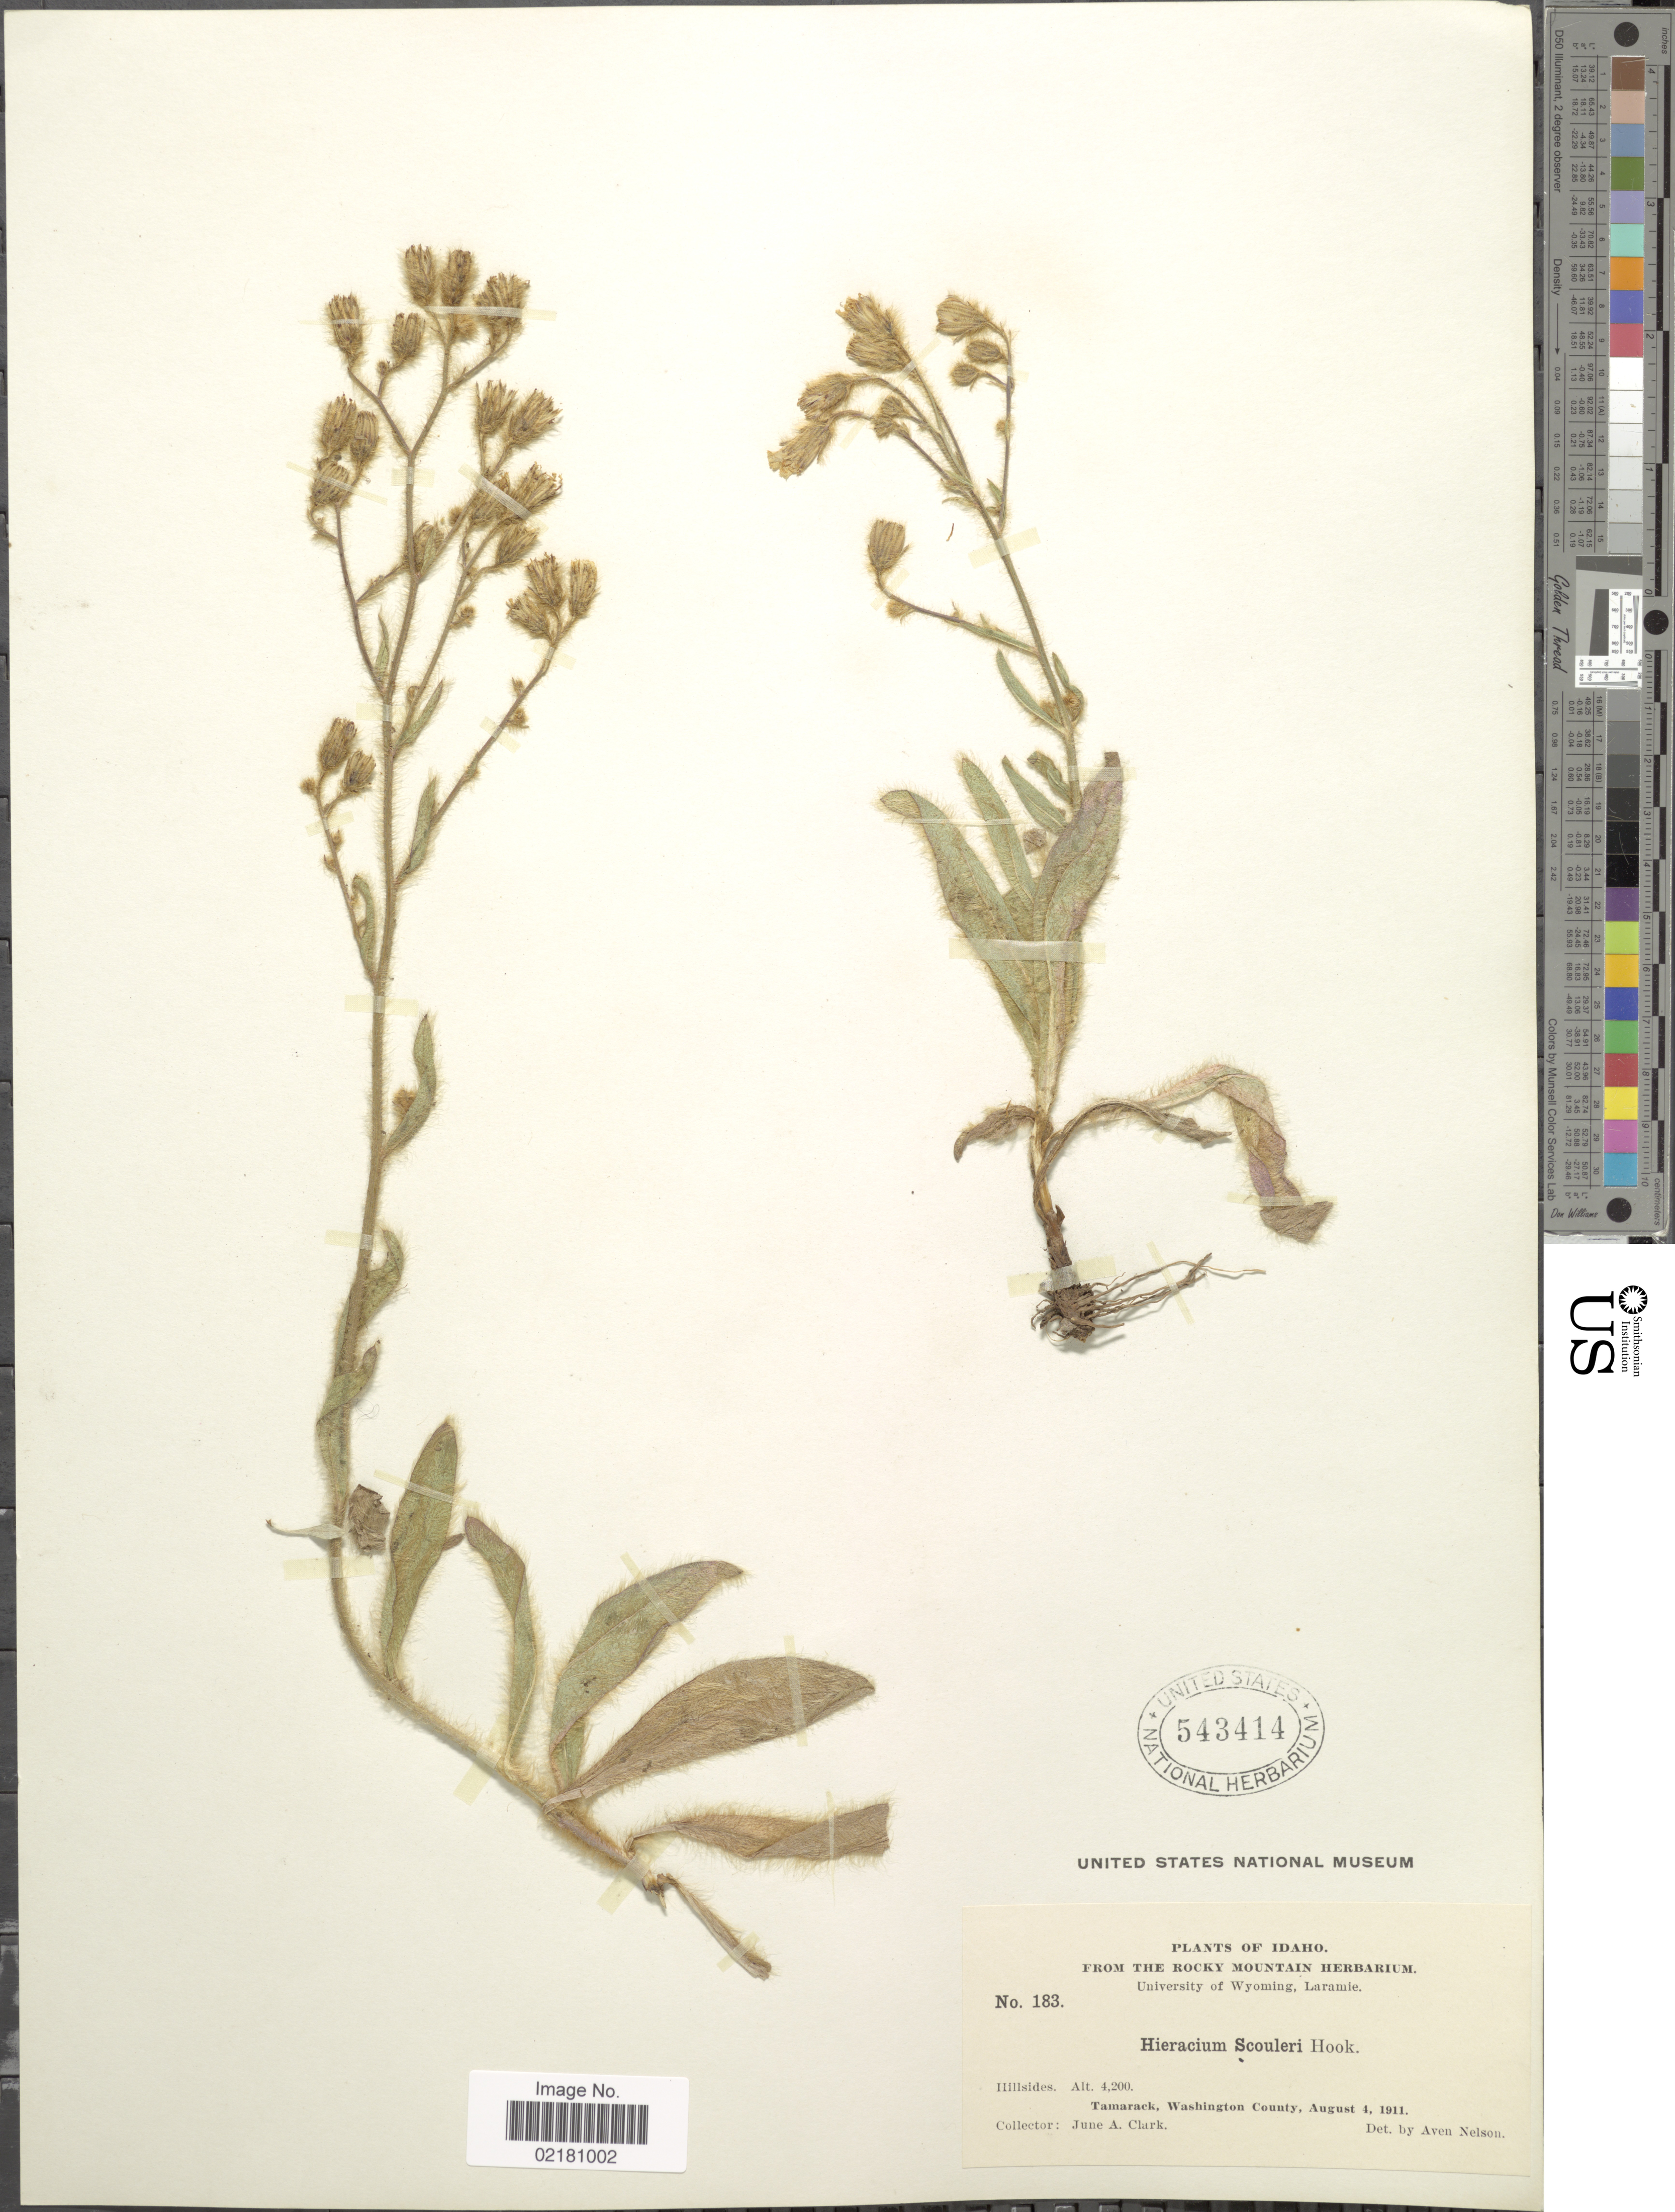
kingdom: Plantae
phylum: Tracheophyta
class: Magnoliopsida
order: Asterales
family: Asteraceae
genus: Hieracium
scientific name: Hieracium scouleri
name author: Hook.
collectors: J. A. Clark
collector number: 183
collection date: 1911-08-04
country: United States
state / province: Idaho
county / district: Washington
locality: Hillsides. Tamarack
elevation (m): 1280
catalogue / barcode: US 543414